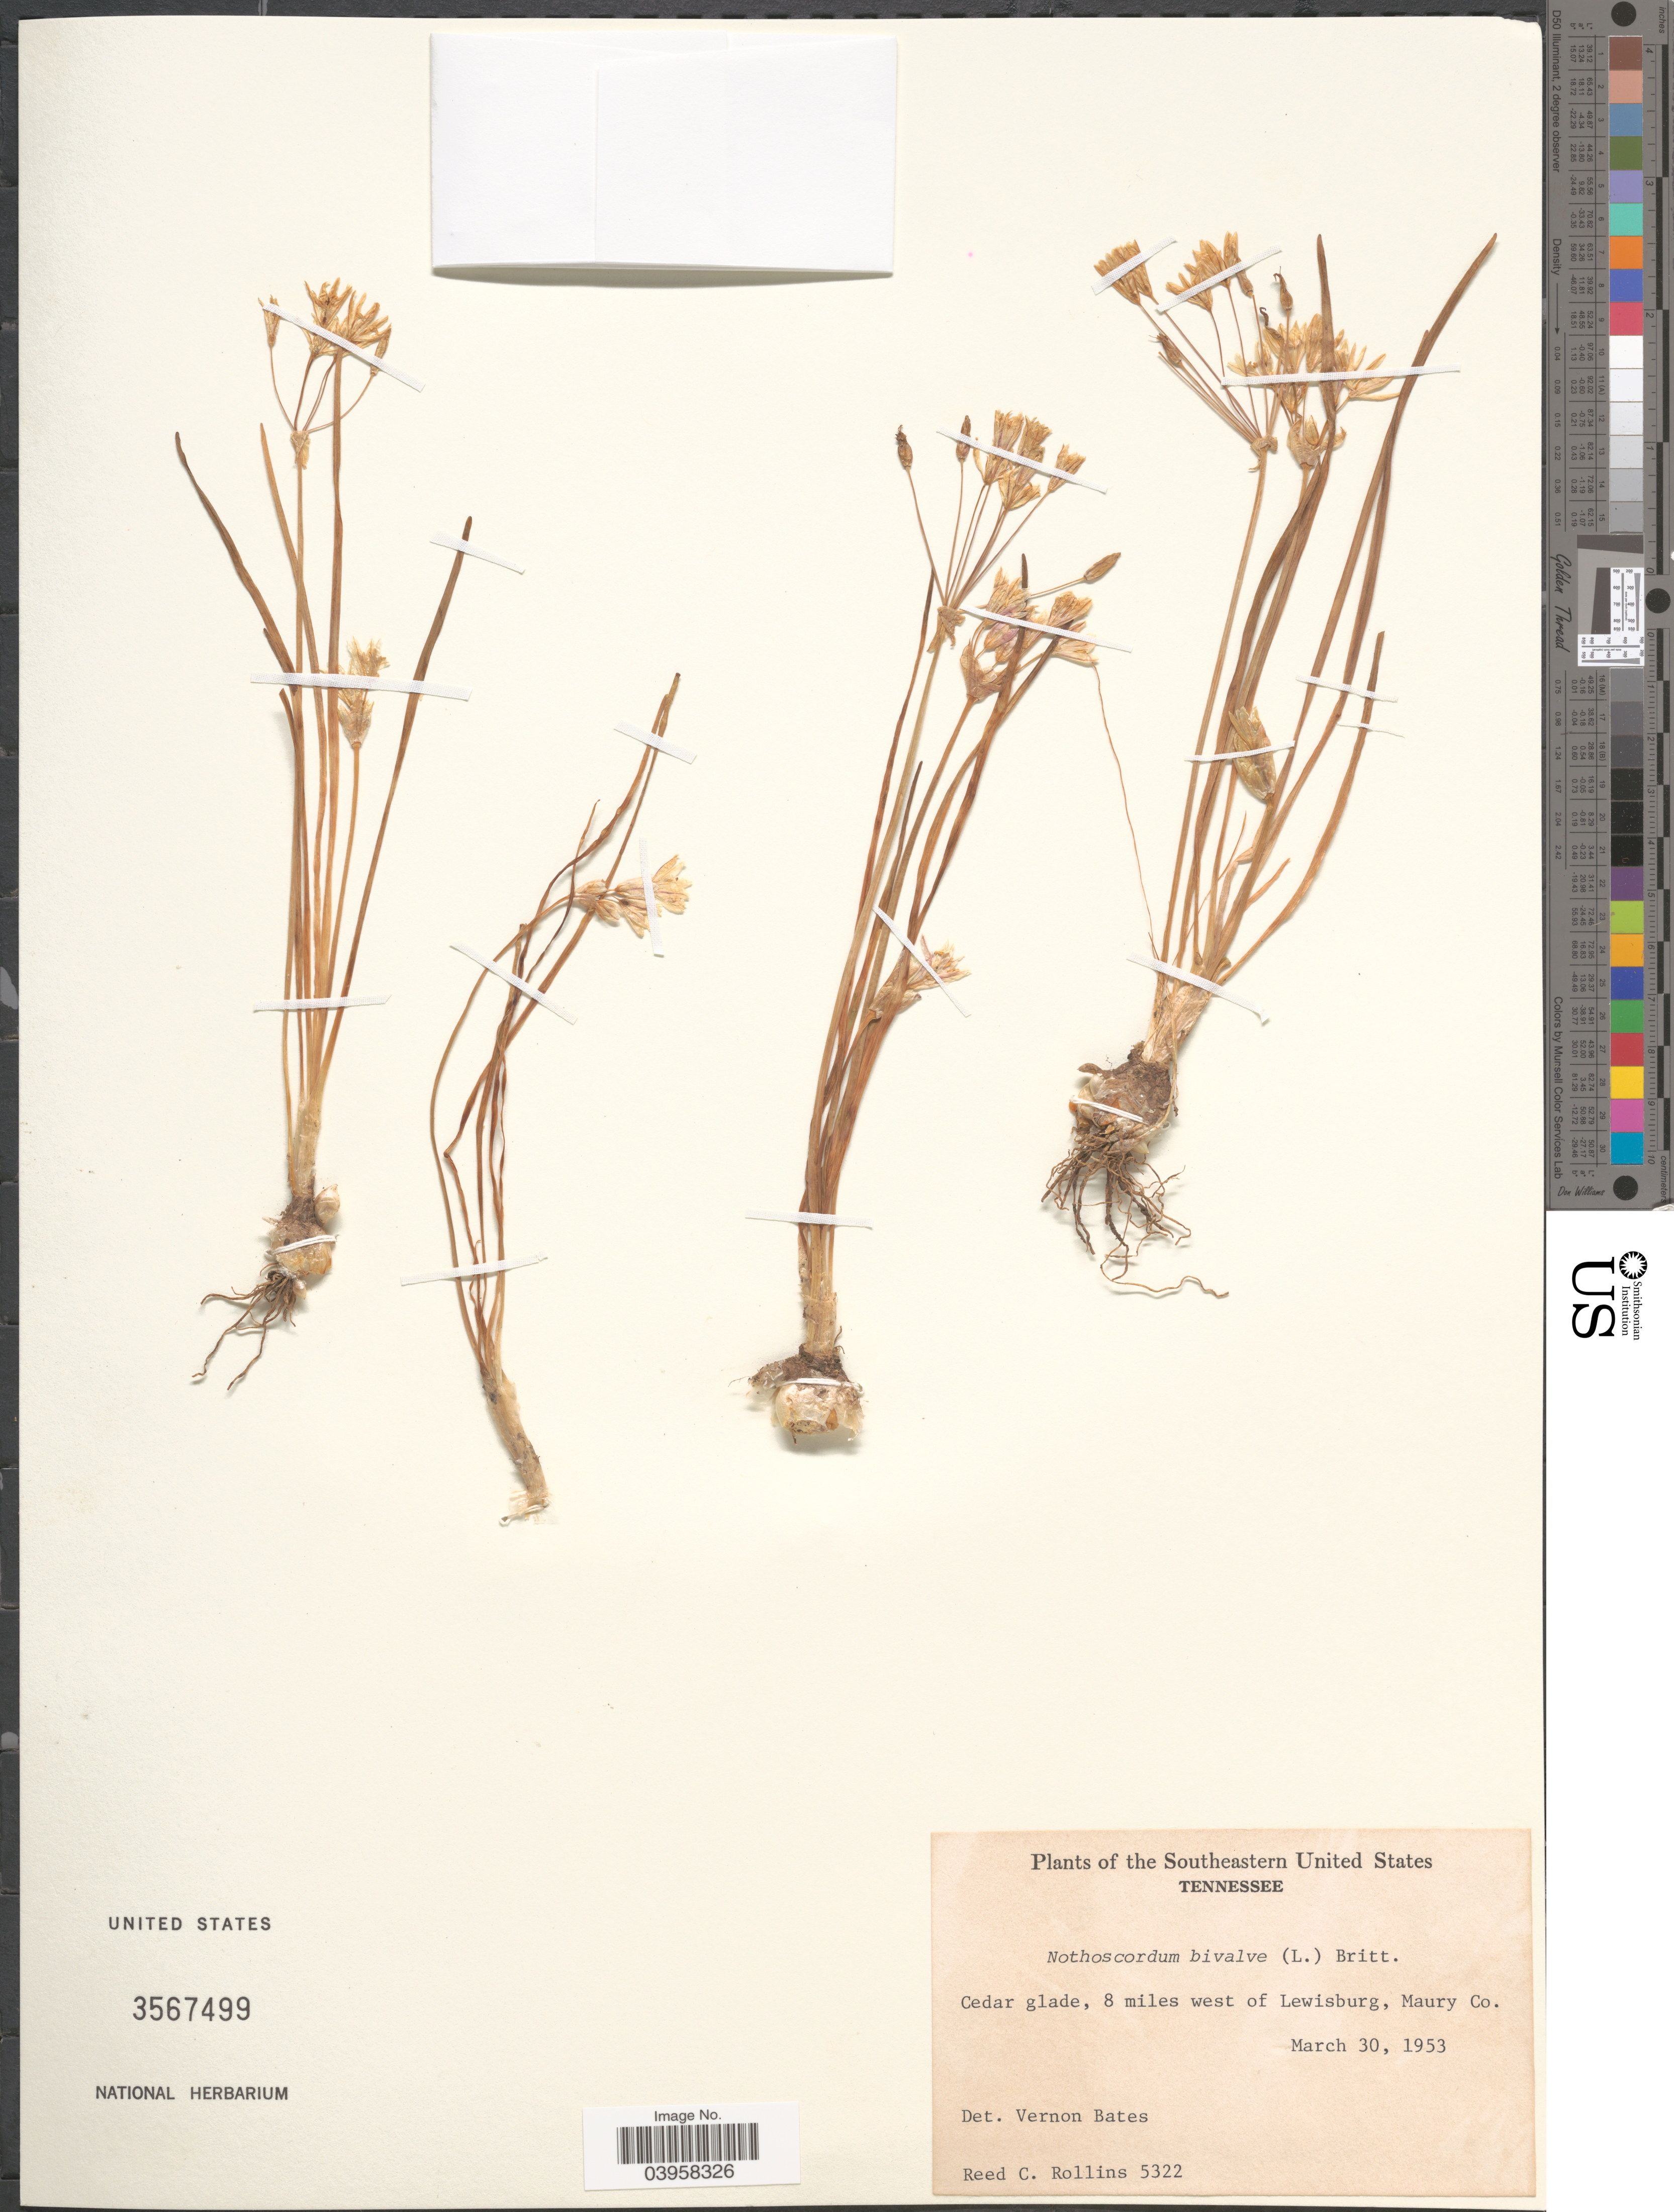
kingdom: Plantae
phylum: Tracheophyta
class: Liliopsida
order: Asparagales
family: Amaryllidaceae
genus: Nothoscordum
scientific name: Nothoscordum bivalve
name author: (L.) Britton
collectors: R. C. Rollins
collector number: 5322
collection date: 1953-03-30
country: United States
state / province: Tennessee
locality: Southeastern United States. Cedar glade, 8 miles west of Lewisburg, Maury Co.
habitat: cedar glade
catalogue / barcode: US 3567499